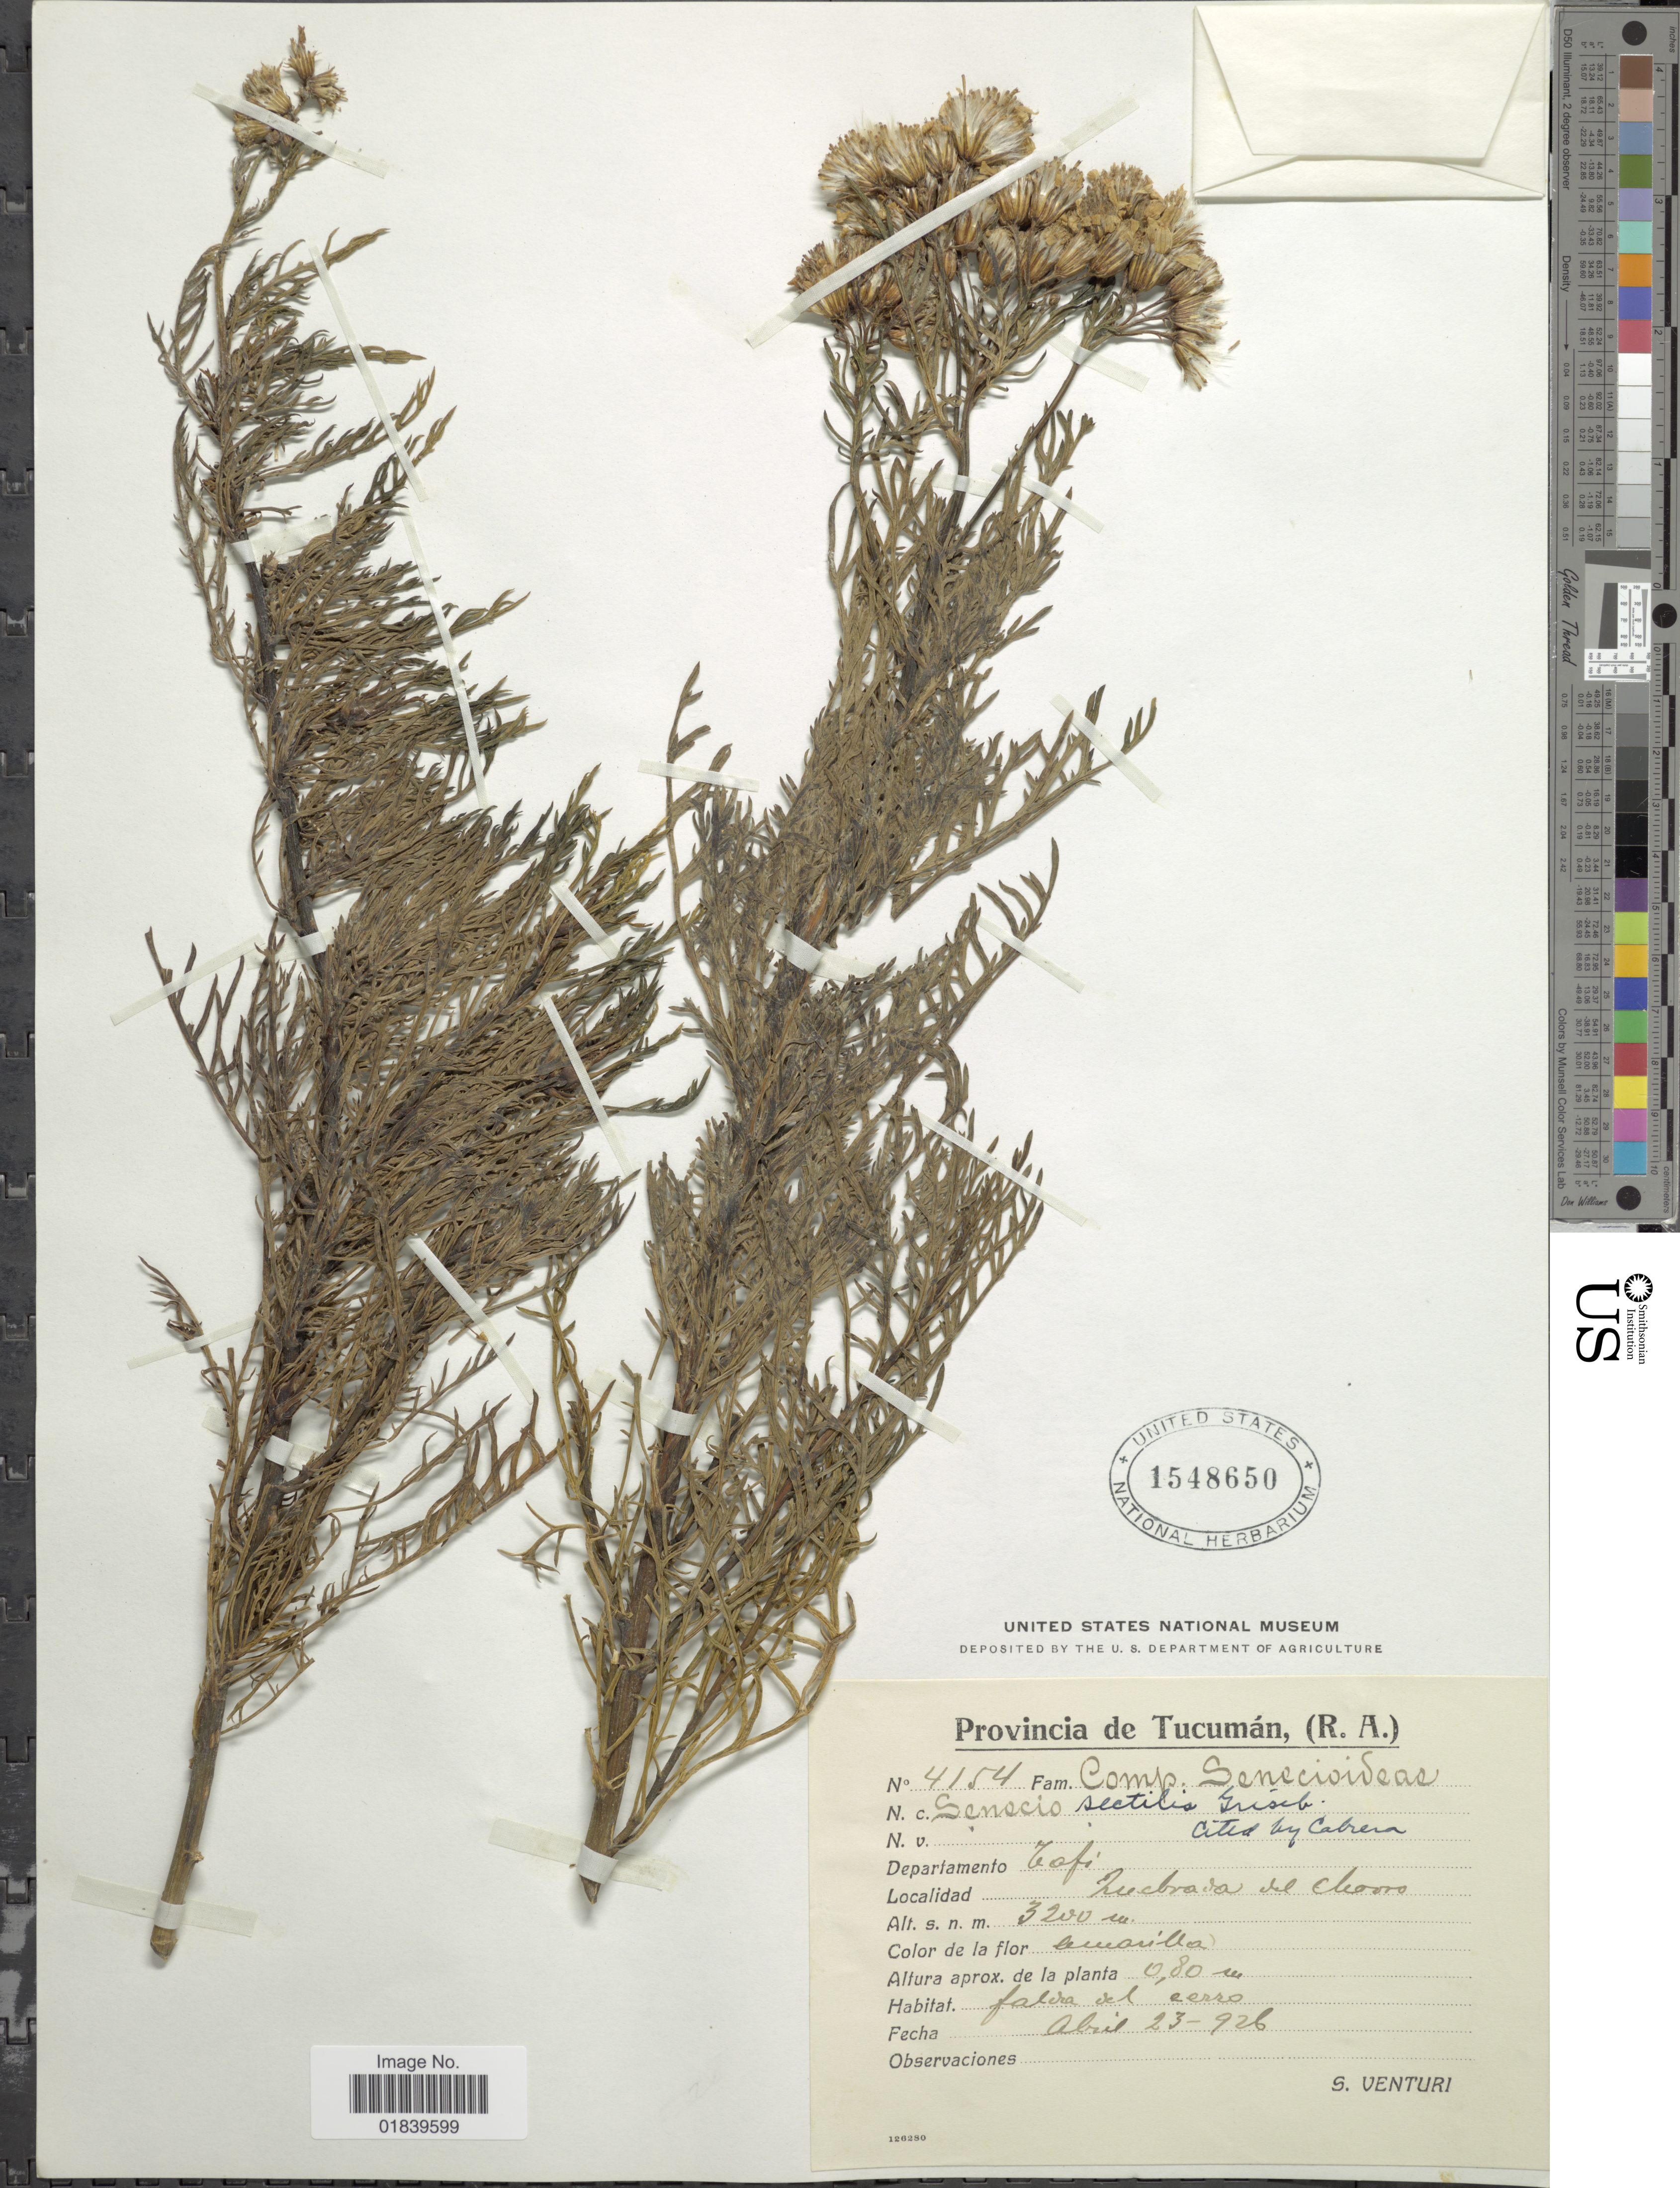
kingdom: Plantae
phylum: Tracheophyta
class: Magnoliopsida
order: Asterales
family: Asteraceae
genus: Senecio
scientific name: Senecio sectilis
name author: Griseb.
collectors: S. Venturi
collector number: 4154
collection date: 1926-04-23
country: Argentina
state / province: Tucumán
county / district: Tafí Viejo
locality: Quebrada del Chorro.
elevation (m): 3200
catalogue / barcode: US 1548650